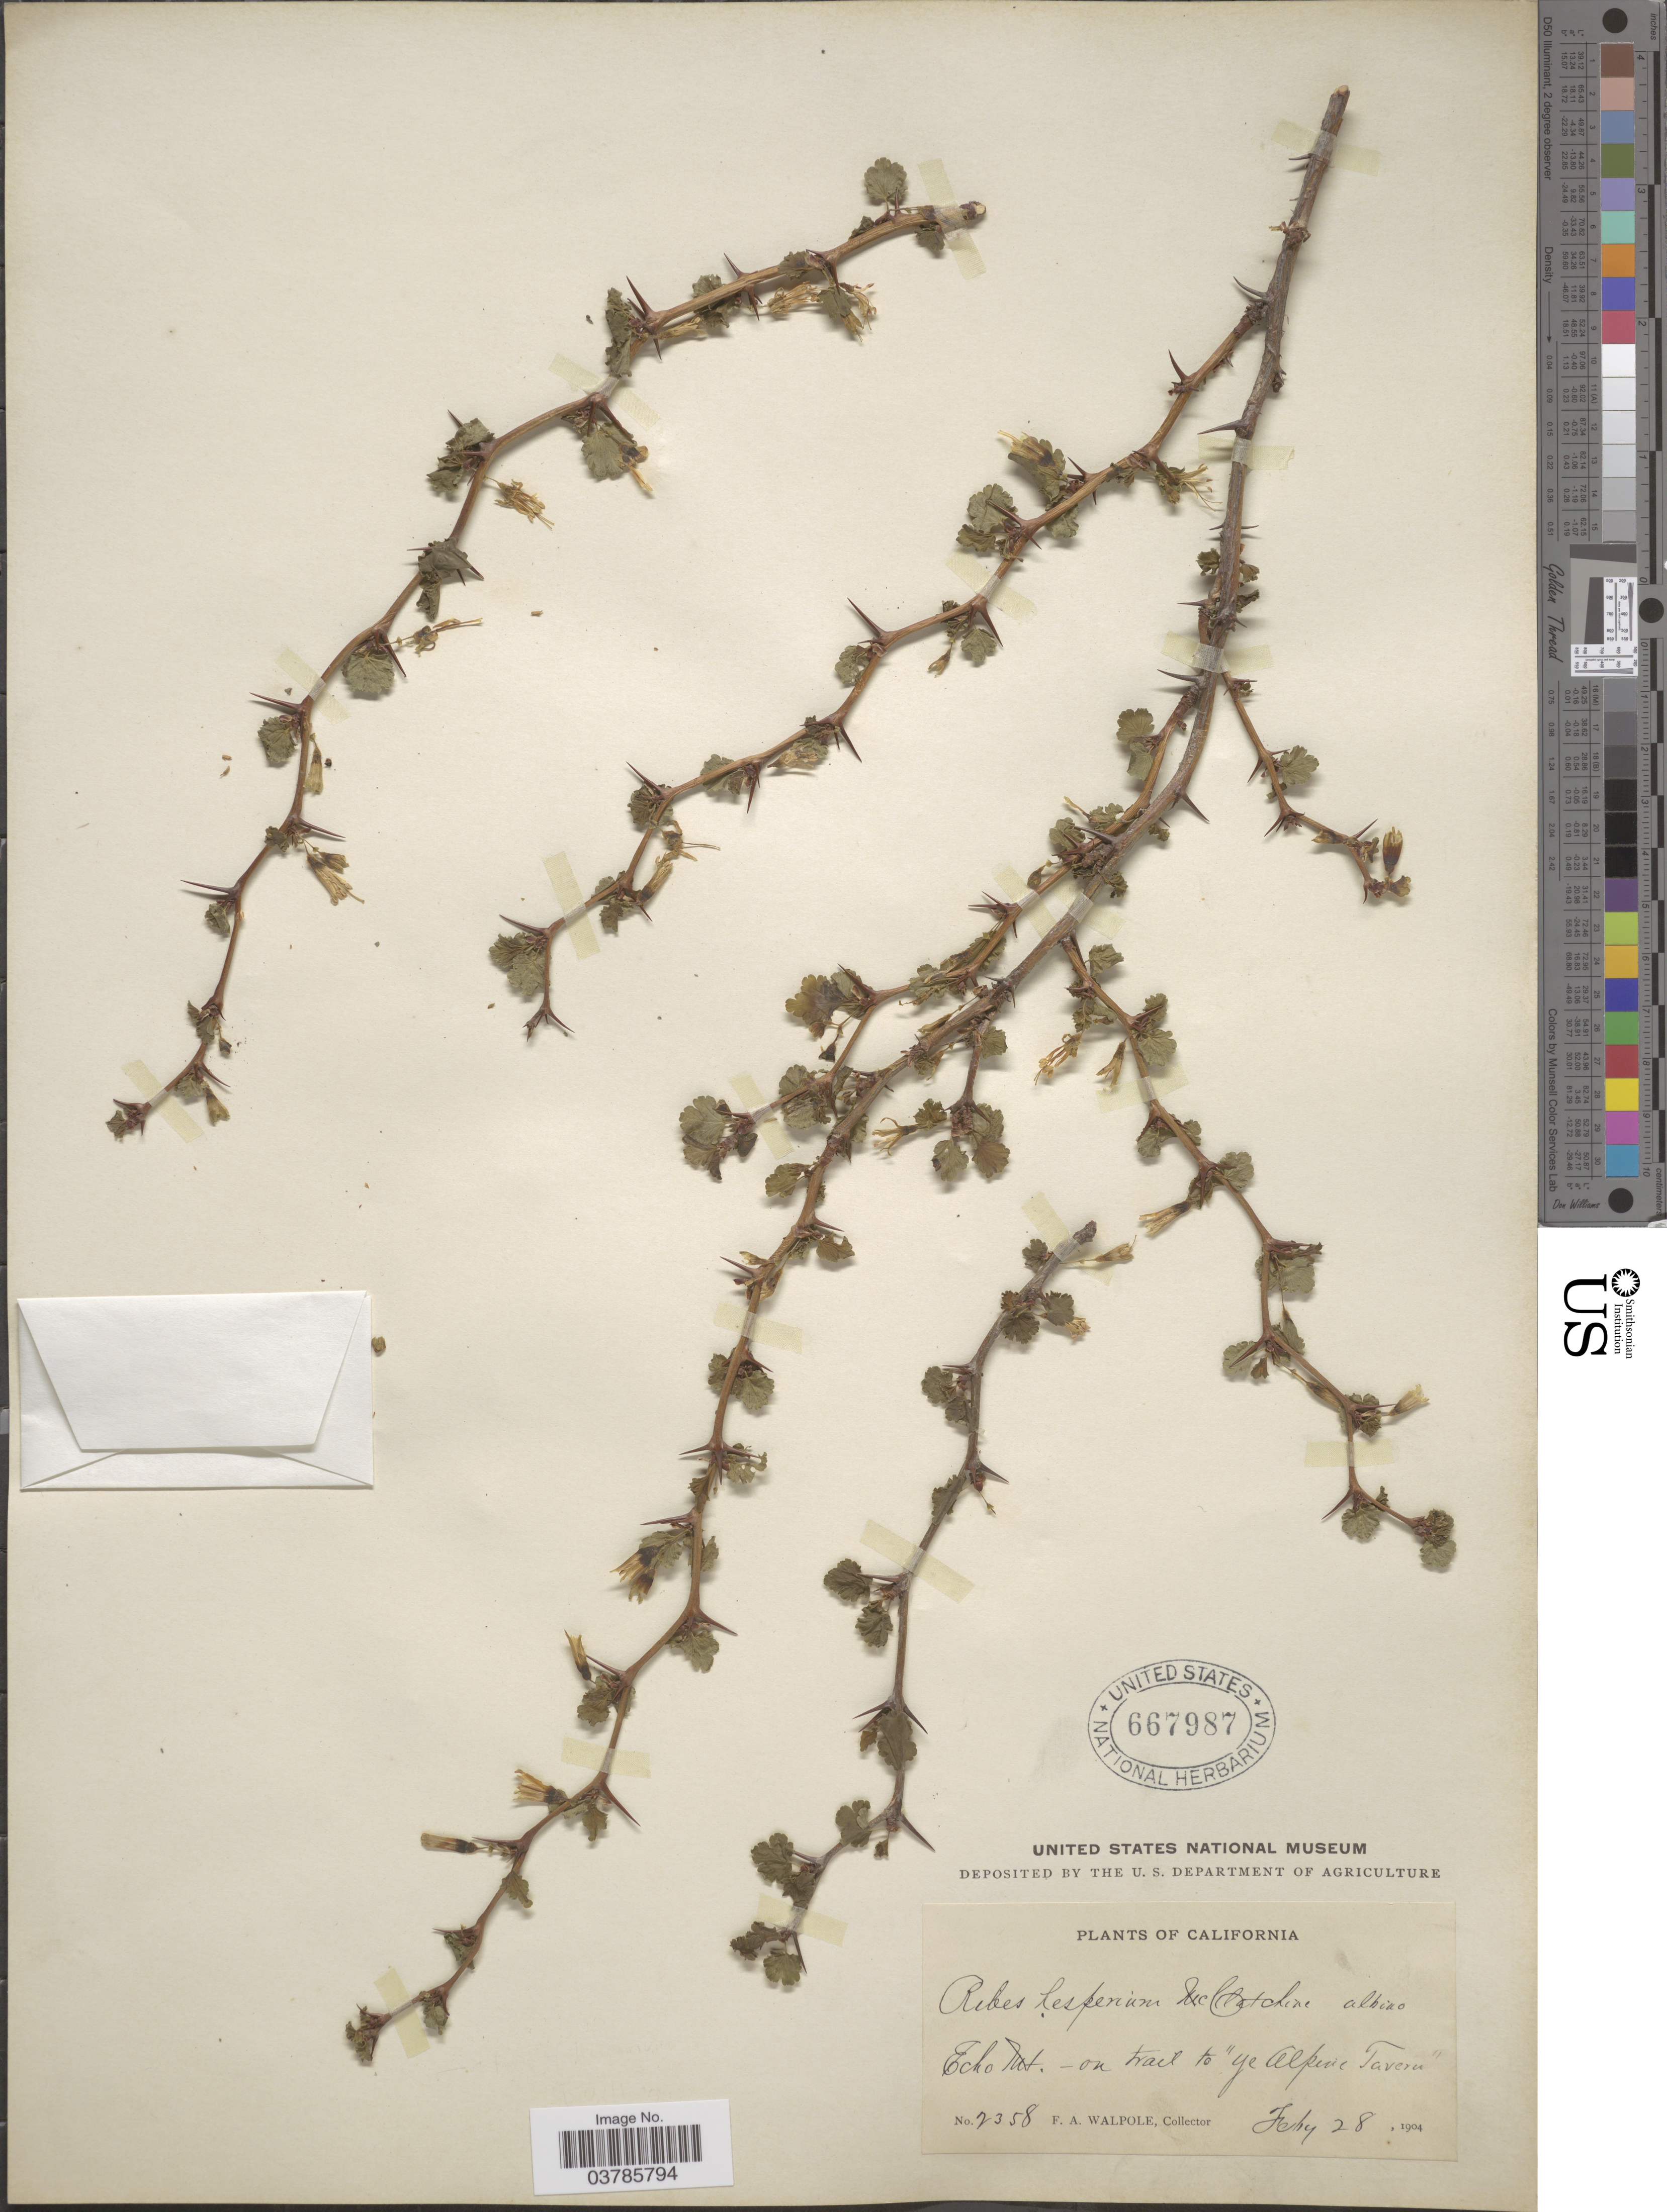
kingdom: Plantae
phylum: Tracheophyta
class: Magnoliopsida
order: Saxifragales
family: Grossulariaceae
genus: Ribes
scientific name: Ribes californicum var. hesperium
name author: (McClatchie) Jeps.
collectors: F. Walpole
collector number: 2358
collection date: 1904-02-28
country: United States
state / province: California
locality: Echo Mt. - on trail to "Ye Alpine Tavern".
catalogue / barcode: US 667987